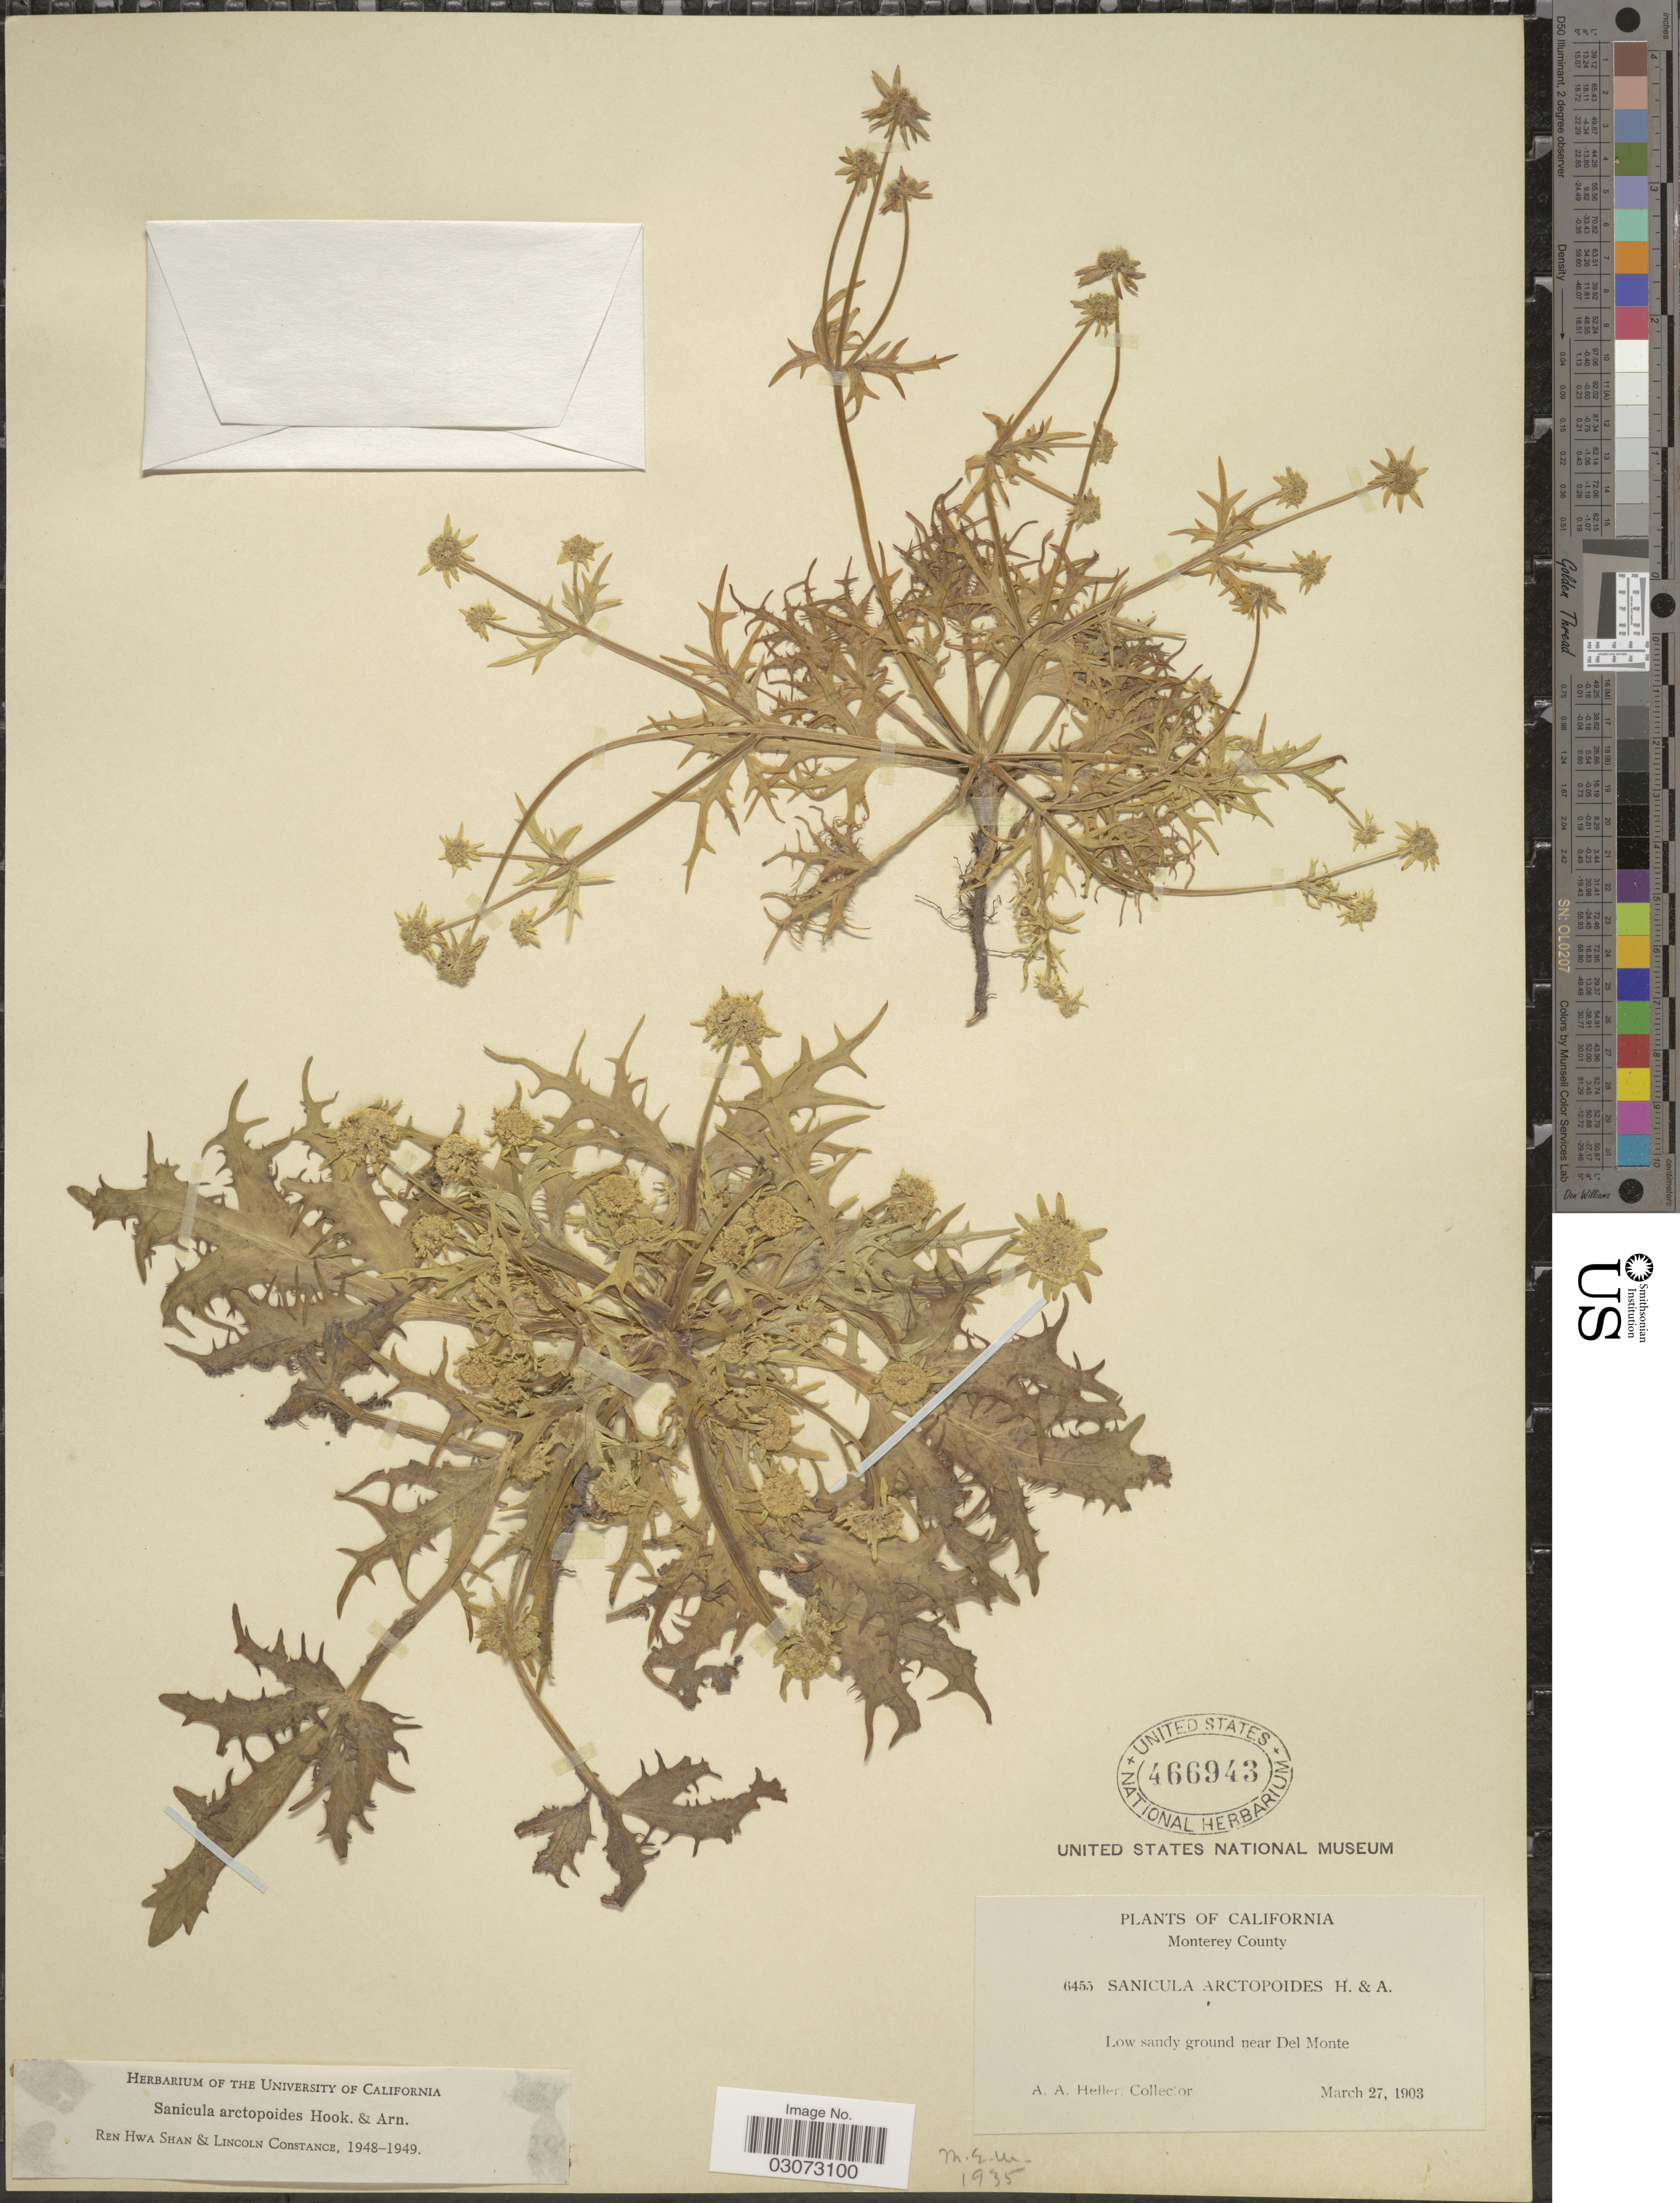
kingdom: Plantae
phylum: Tracheophyta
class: Magnoliopsida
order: Apiales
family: Apiaceae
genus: Sanicula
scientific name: Sanicula arctopoides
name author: Hook. & Arn.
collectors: A. A. Heller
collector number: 6455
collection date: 1903-03-27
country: United States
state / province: California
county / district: Monterey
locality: Monterey County. Low sandy ground near Del Monte.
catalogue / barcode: US 466943